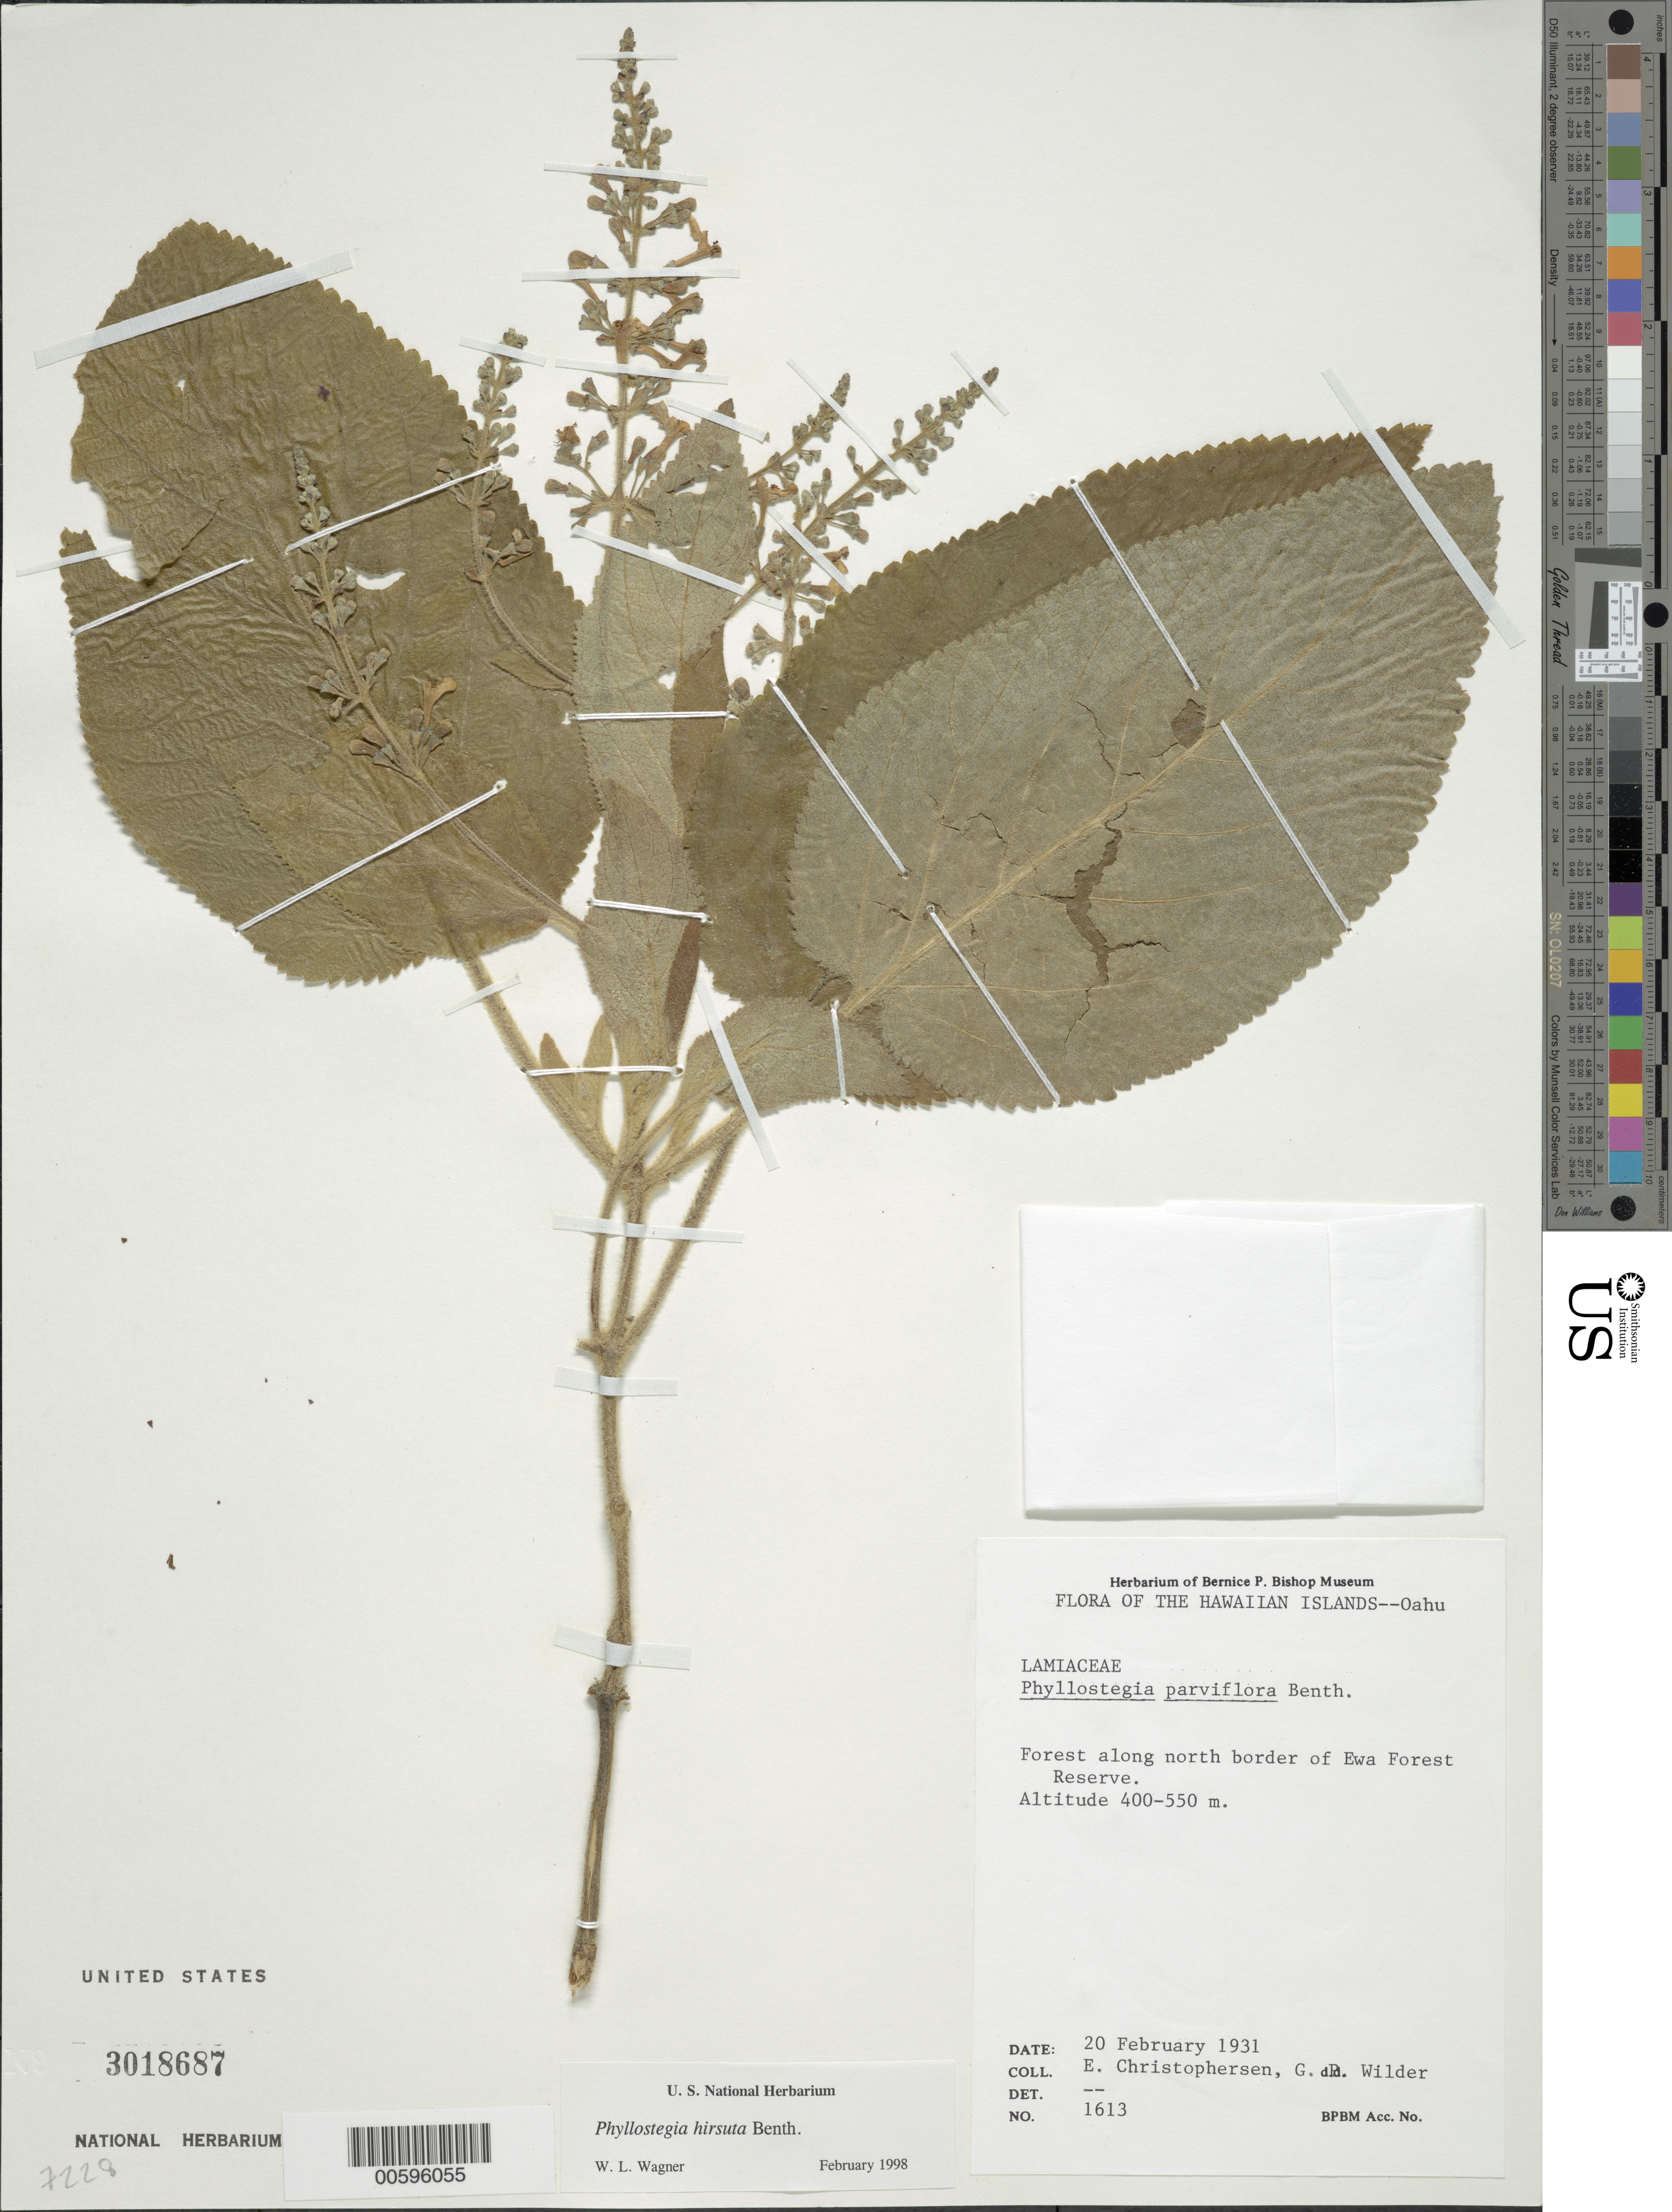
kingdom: Plantae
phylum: Tracheophyta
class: Magnoliopsida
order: Lamiales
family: Lamiaceae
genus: Phyllostegia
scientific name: Phyllostegia hirsuta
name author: Benth.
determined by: Wagner, W. L., (BOT), Smithsonian Institution - National Museum of Natural History (UNITED STATES)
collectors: E. Christophersen & G. Wilder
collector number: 1613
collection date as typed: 20 Feb 1931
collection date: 1931-02-20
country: United States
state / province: Hawaii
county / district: Honolulu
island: Oahu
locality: Along N border of Ewa For Res.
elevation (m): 400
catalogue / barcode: US 3018687